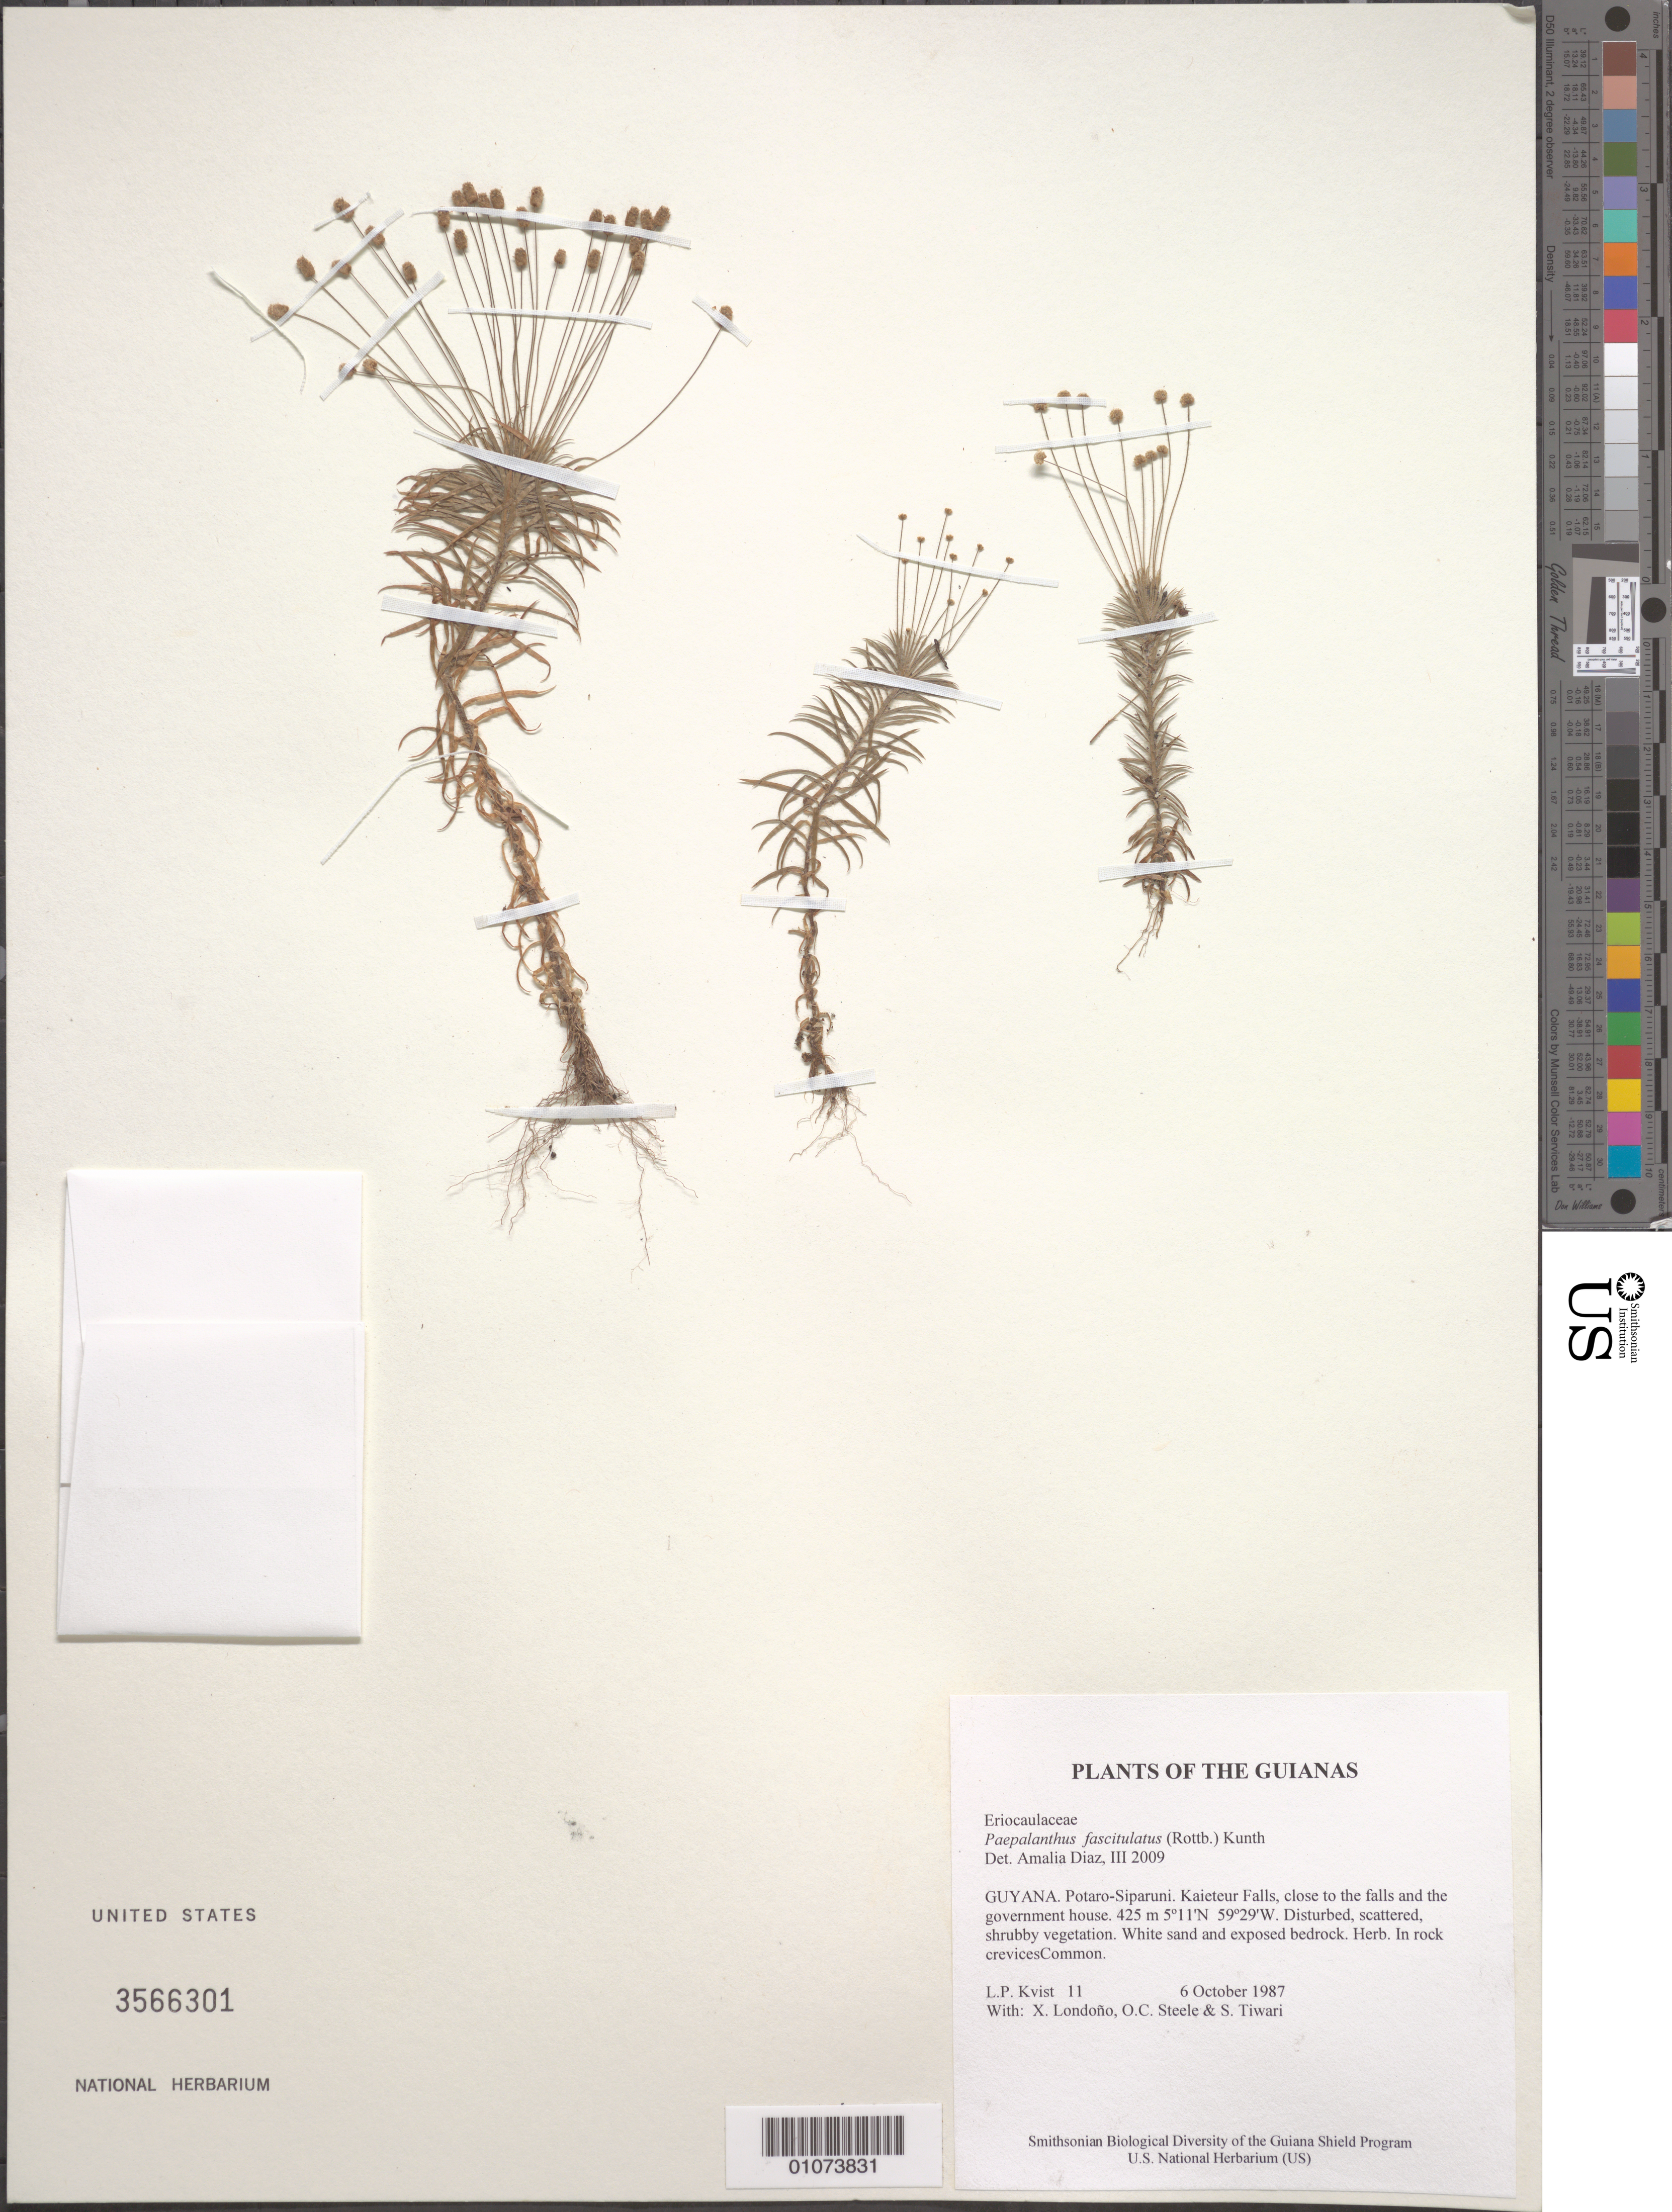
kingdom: Plantae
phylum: Tracheophyta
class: Liliopsida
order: Poales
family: Eriocaulaceae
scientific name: Giuliettia fasciculata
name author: (Rottb.) Andrino & Sano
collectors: L. P. Kvist, X. Londoño, O. C. Steele & S. Tiwari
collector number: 11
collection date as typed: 6 October 1987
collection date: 1987-10-06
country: Guyana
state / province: Potaro-Siparuni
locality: Kaieteur Falls, close to the falls and the government house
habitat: Disturbed, scattered, shrubby vegetation. White sand and exposed bedrock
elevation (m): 425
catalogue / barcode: US 3566301